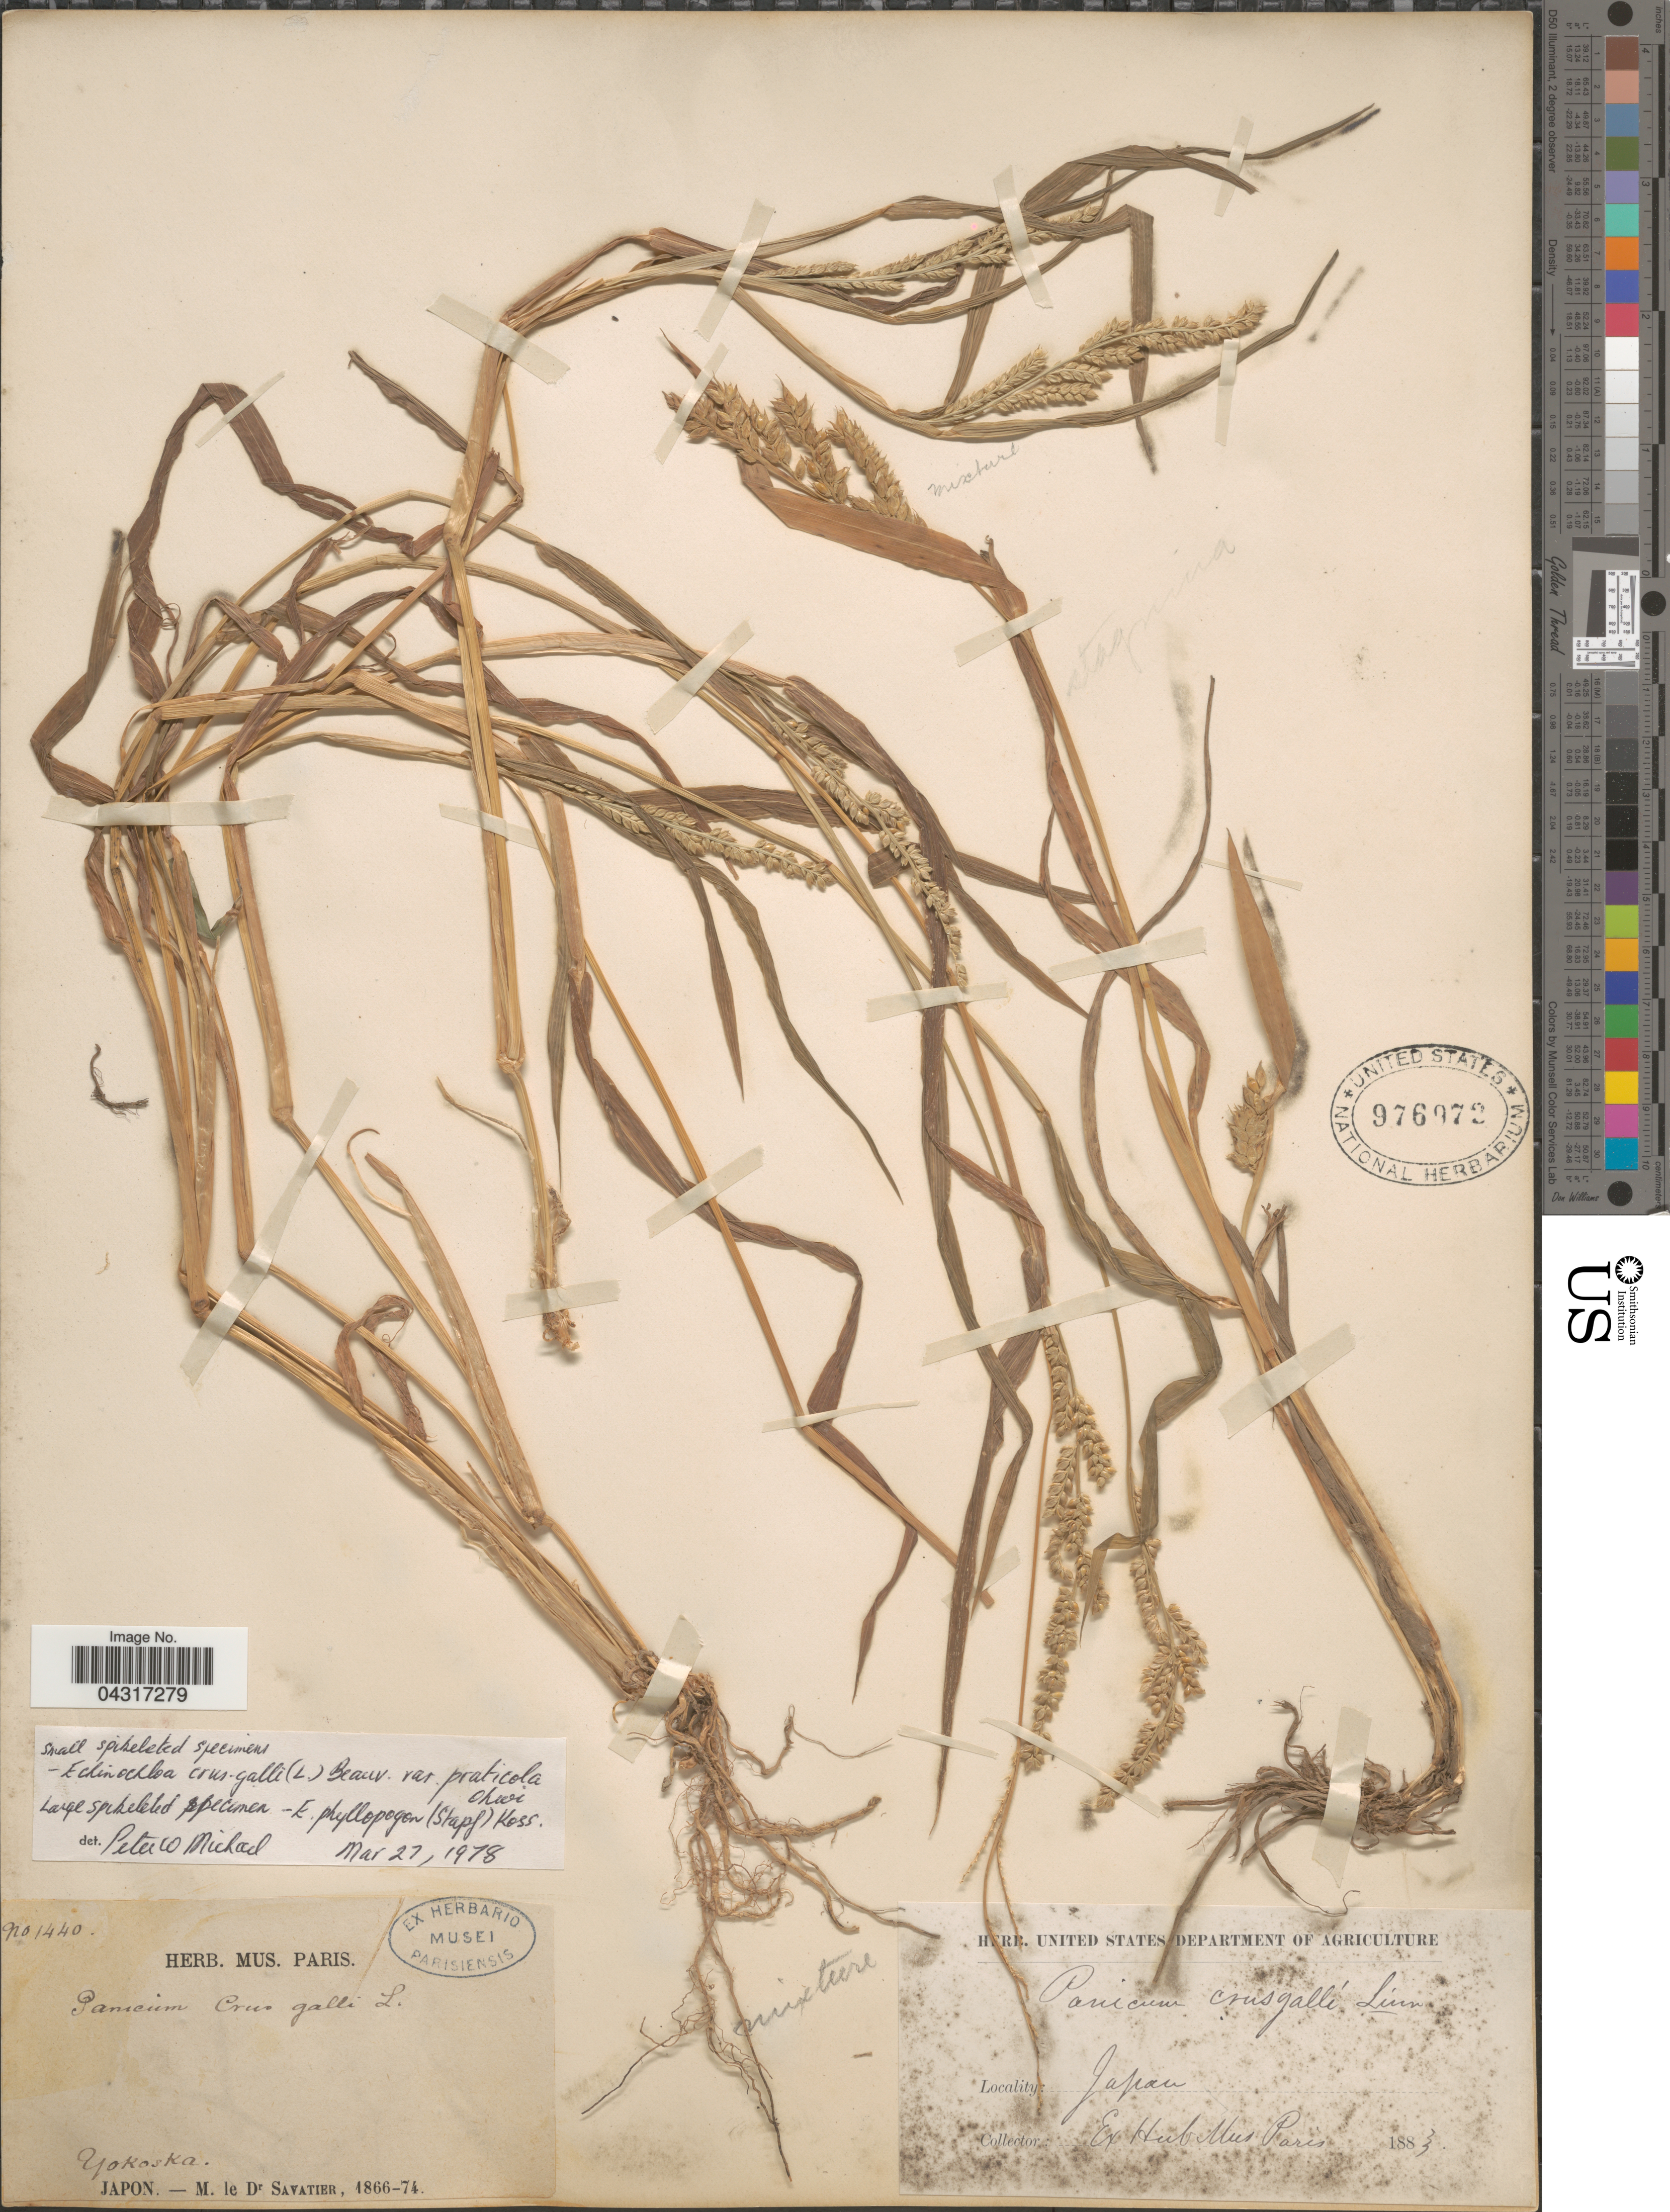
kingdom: Plantae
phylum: Tracheophyta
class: Liliopsida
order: Poales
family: Poaceae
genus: Echinochloa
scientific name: Echinochloa crus-galli var. praticola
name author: Ohwi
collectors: M. D' Savatier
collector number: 1440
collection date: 1866/1874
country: Japan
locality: Yokoska.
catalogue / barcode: US 976972